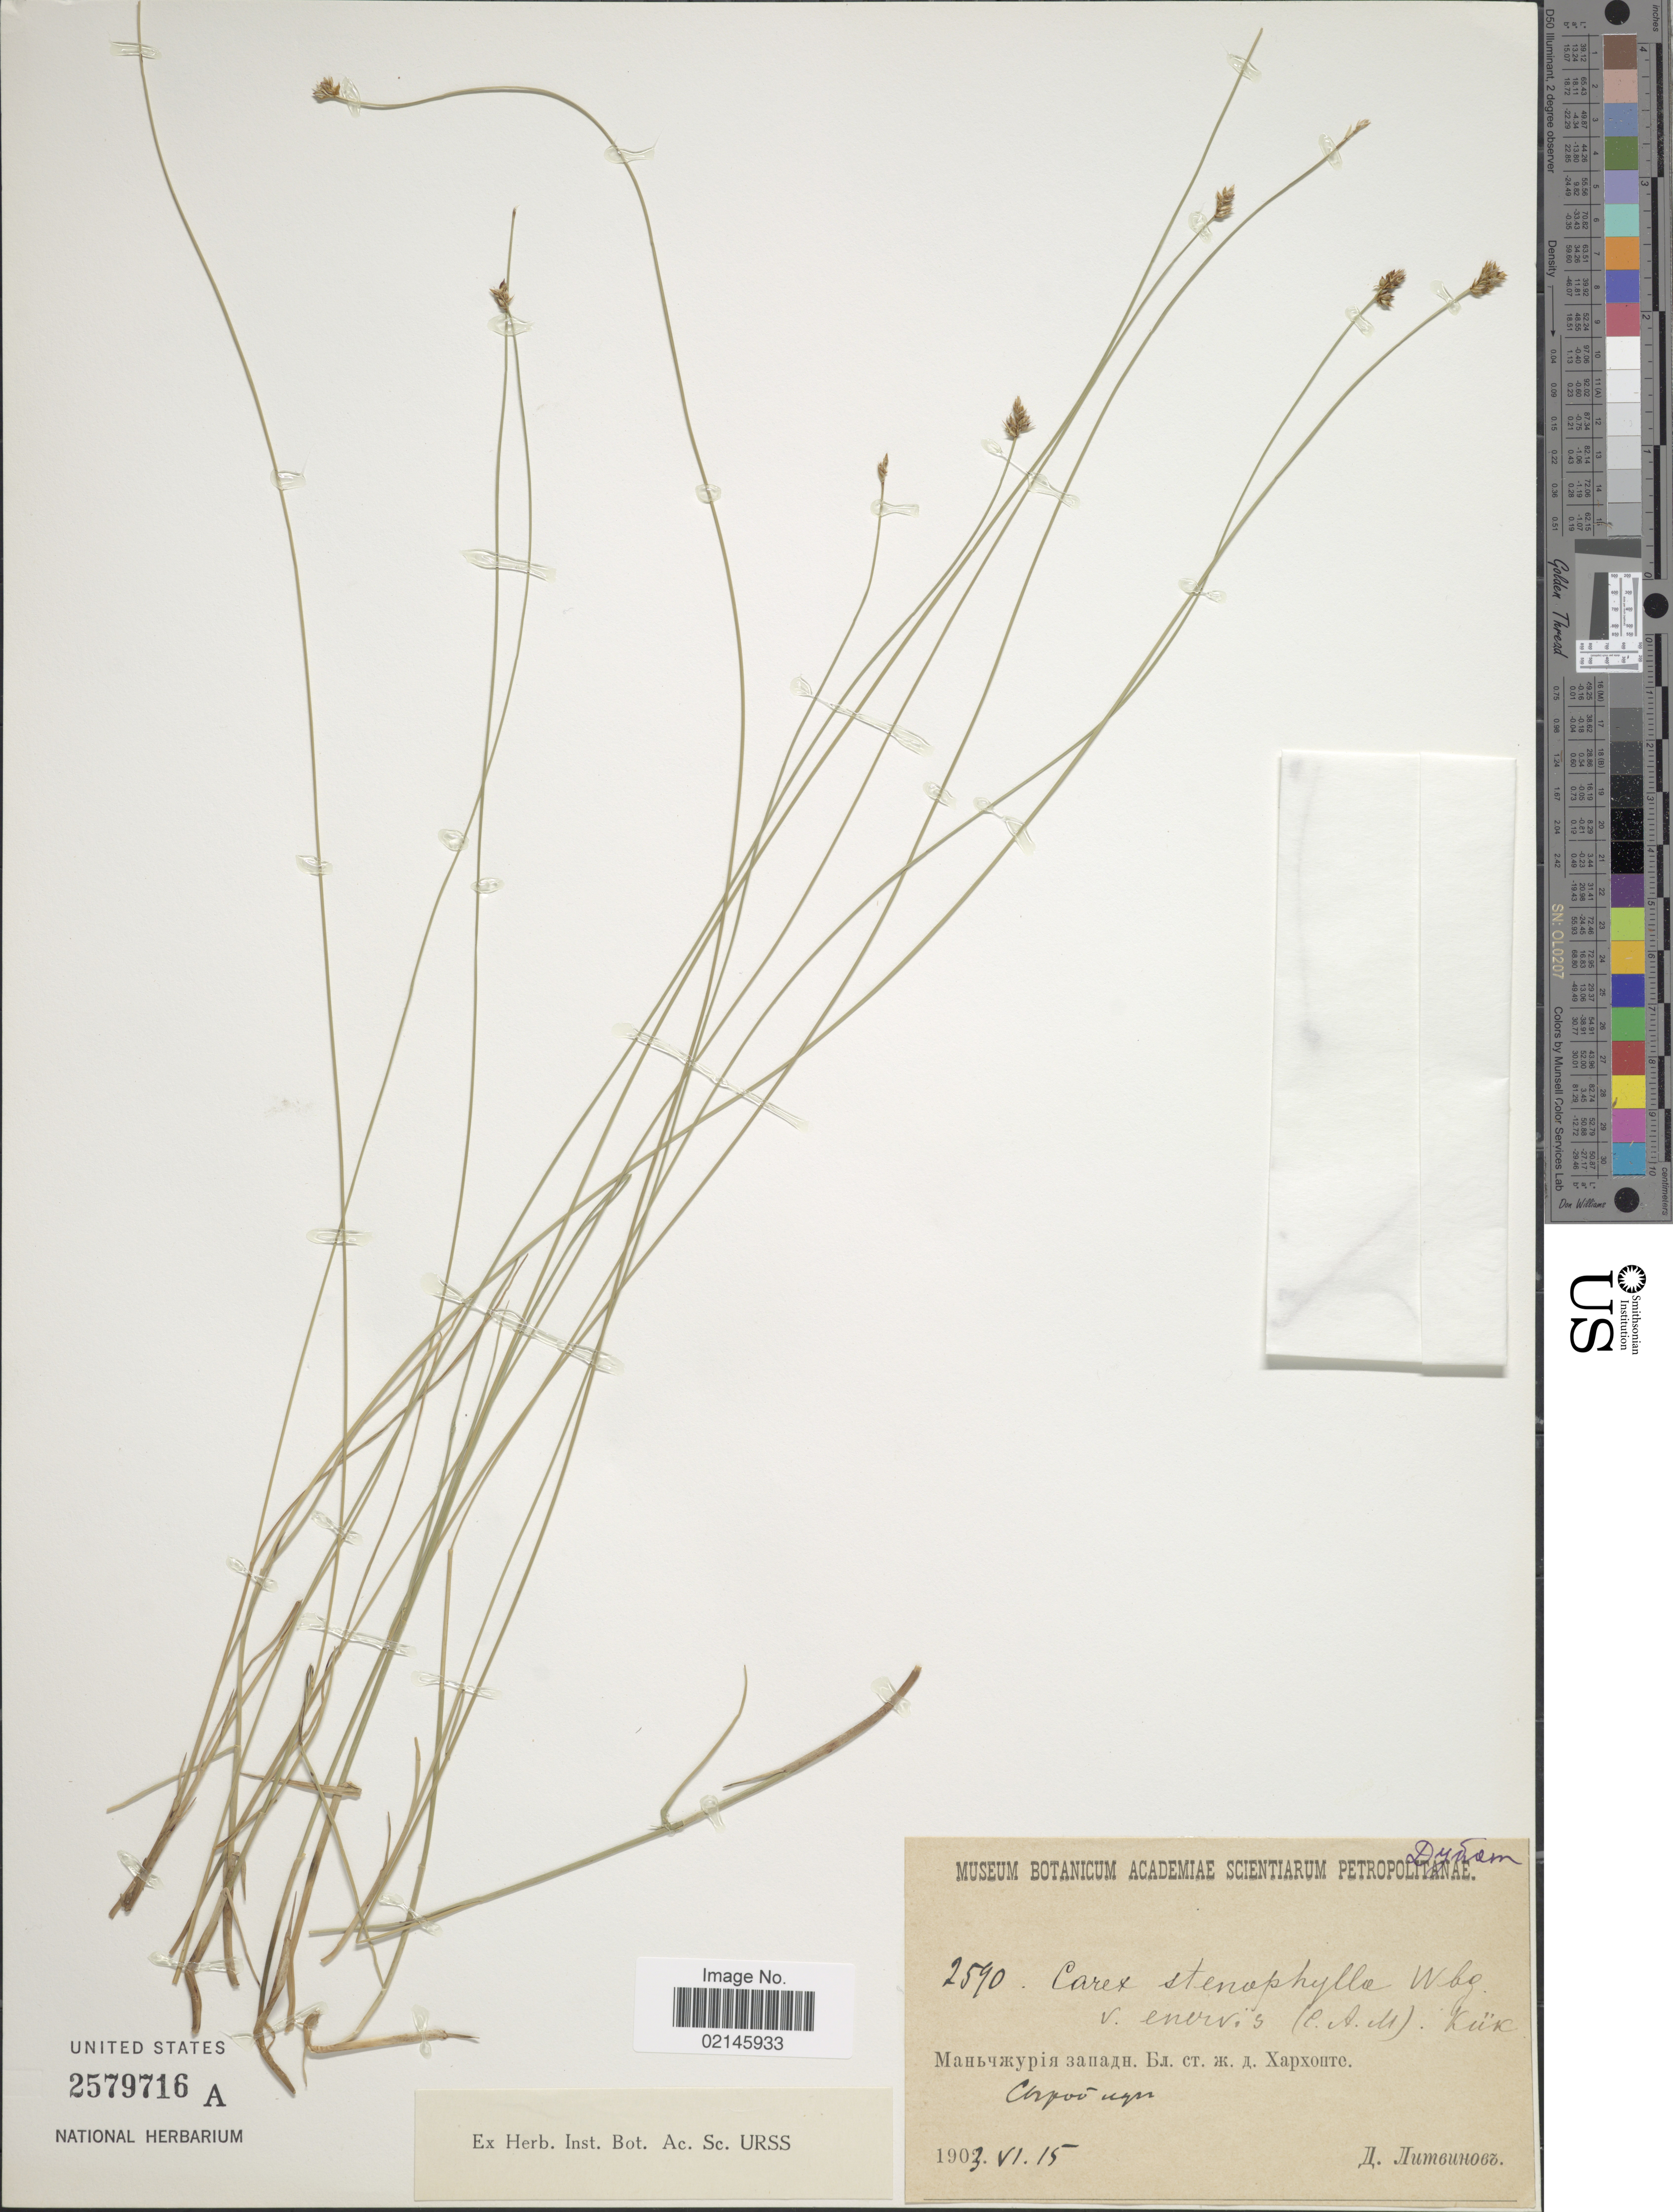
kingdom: Plantae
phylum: Tracheophyta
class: Liliopsida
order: Poales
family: Cyperaceae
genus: Carex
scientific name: Carex stenophylla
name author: Wahlenb.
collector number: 2590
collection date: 1903-06-15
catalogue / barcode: US 2579716A